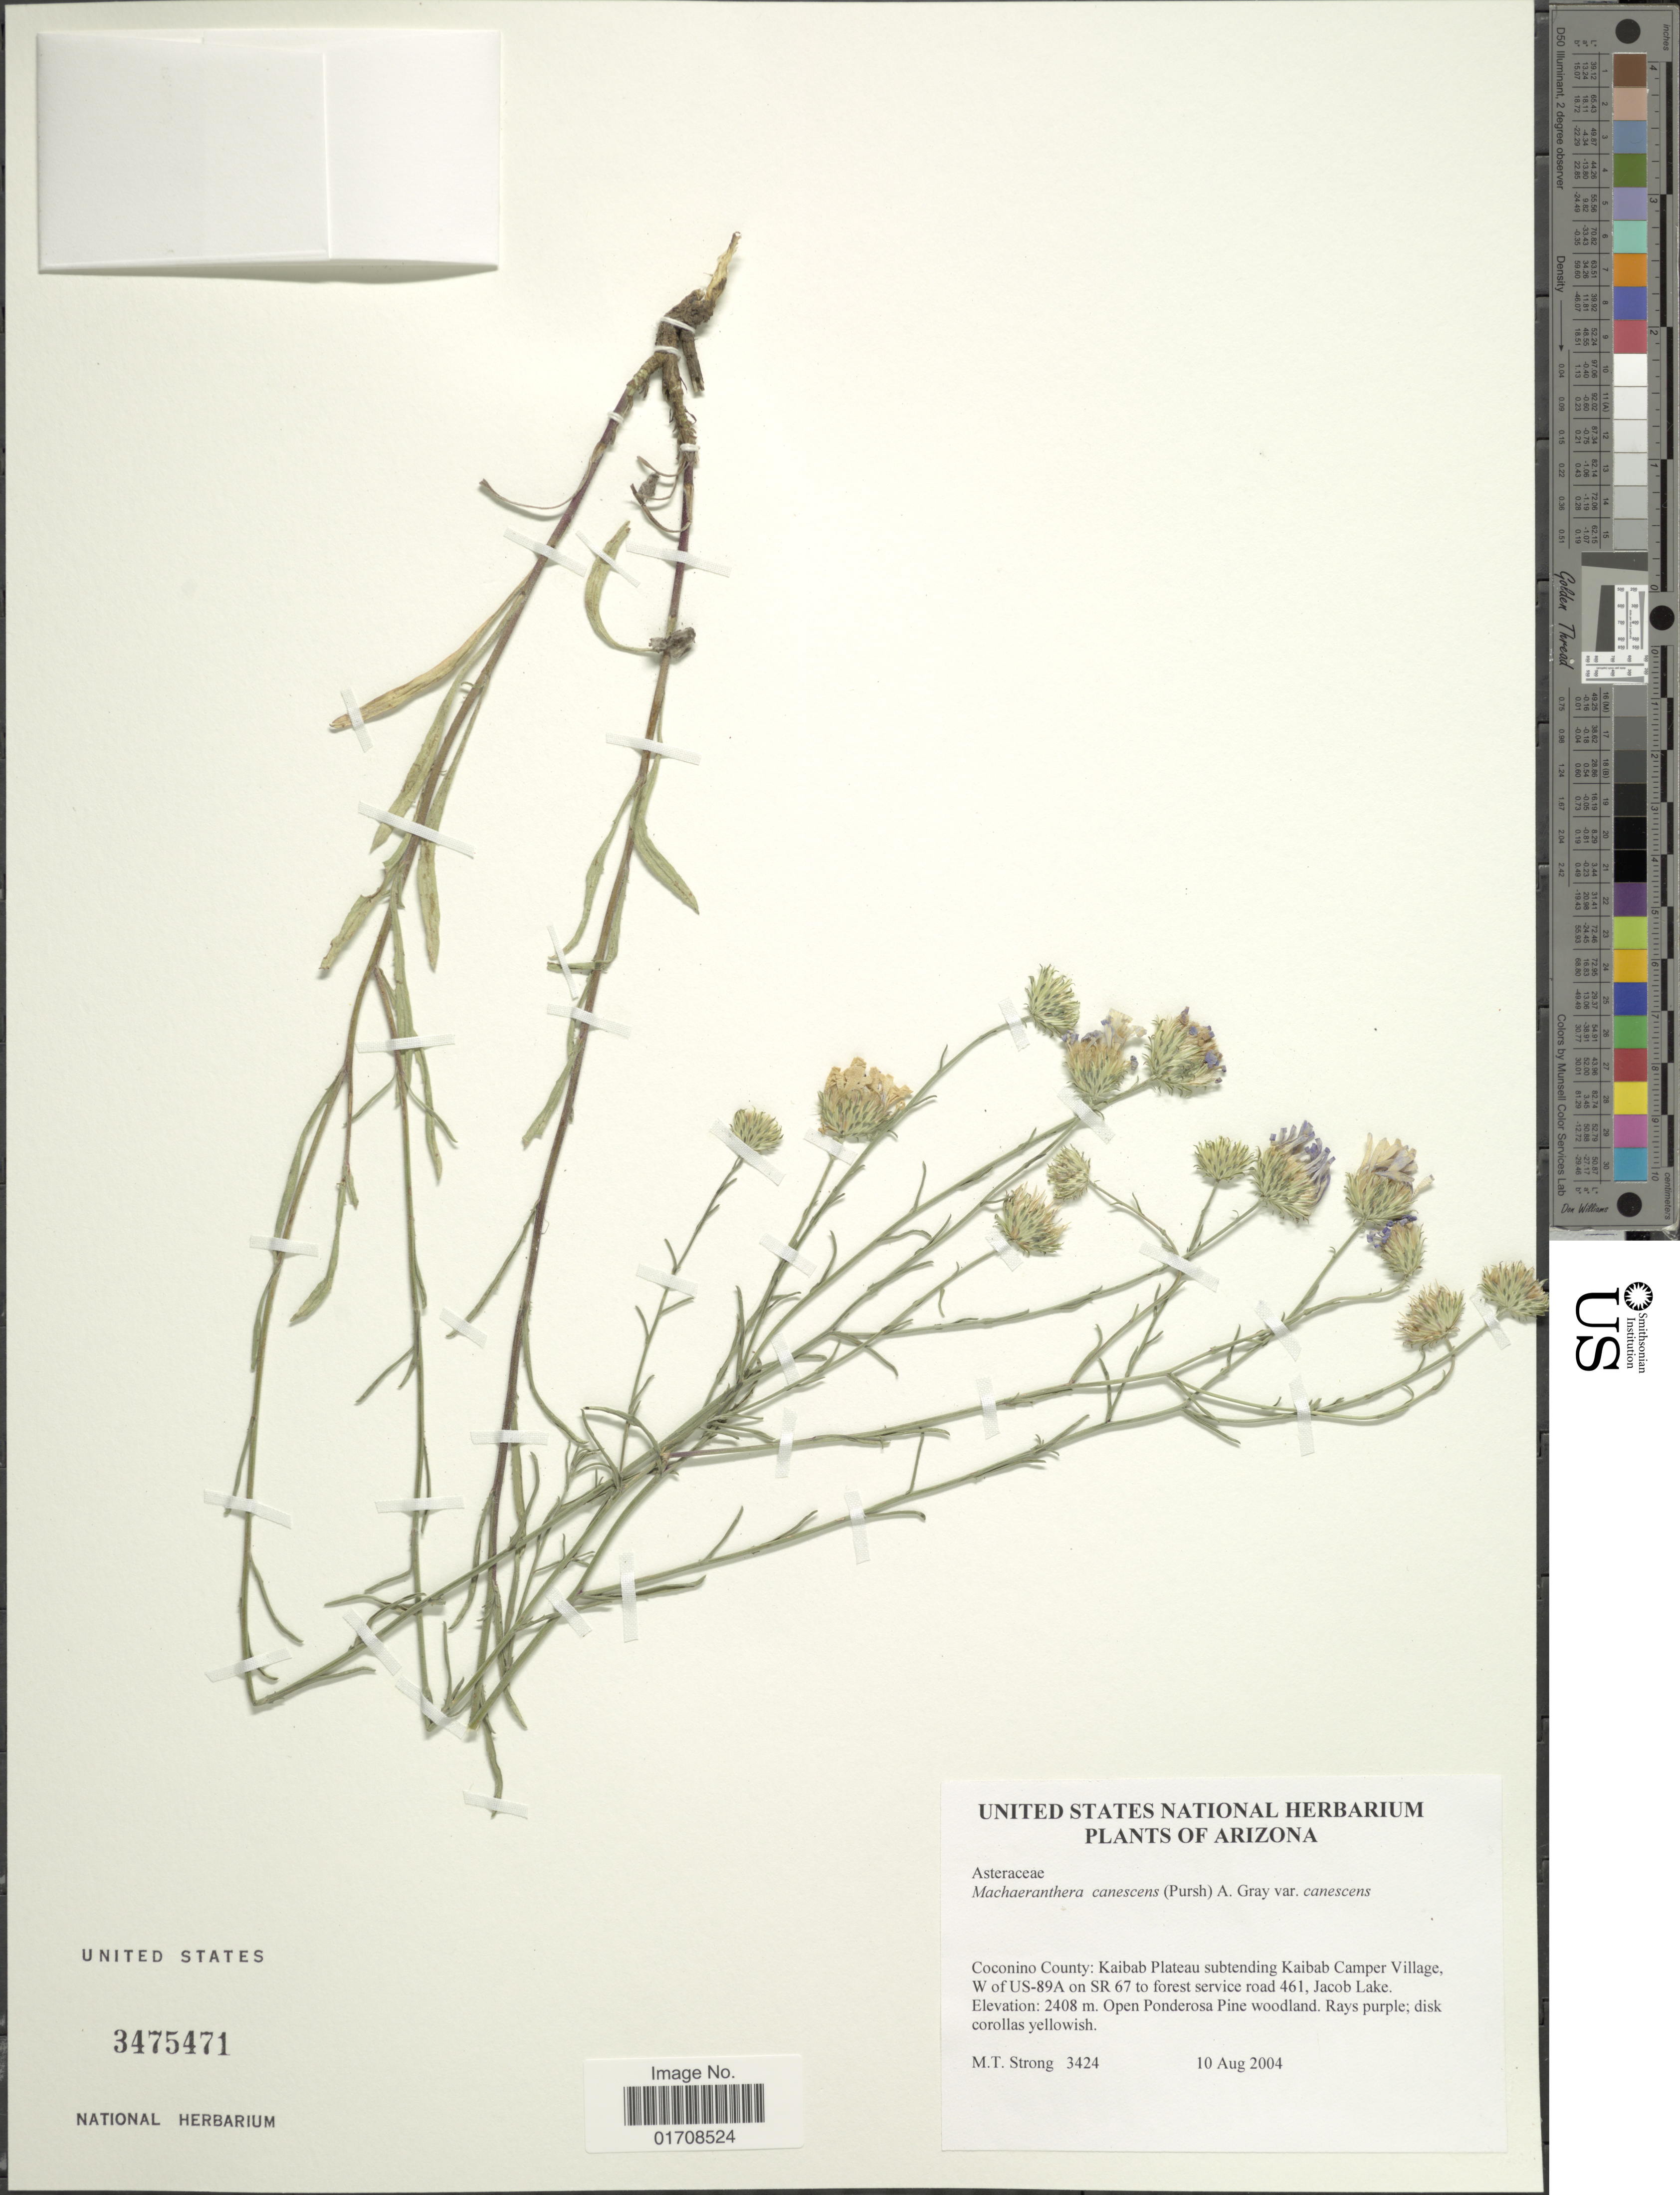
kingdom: Plantae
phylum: Tracheophyta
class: Magnoliopsida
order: Asterales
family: Asteraceae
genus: Machaeranthera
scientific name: Machaeranthera canescens var. canescens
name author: (Pursh) A. Gray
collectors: M. T. Strong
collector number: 3424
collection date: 2004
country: United States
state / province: Arizona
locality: Coconino County, Kaibab Plateau subtending Kaibab Camper Village, W of US-89A on SR 67 to forest service road 461, Jacob Lake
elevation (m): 2408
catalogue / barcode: US 3475471